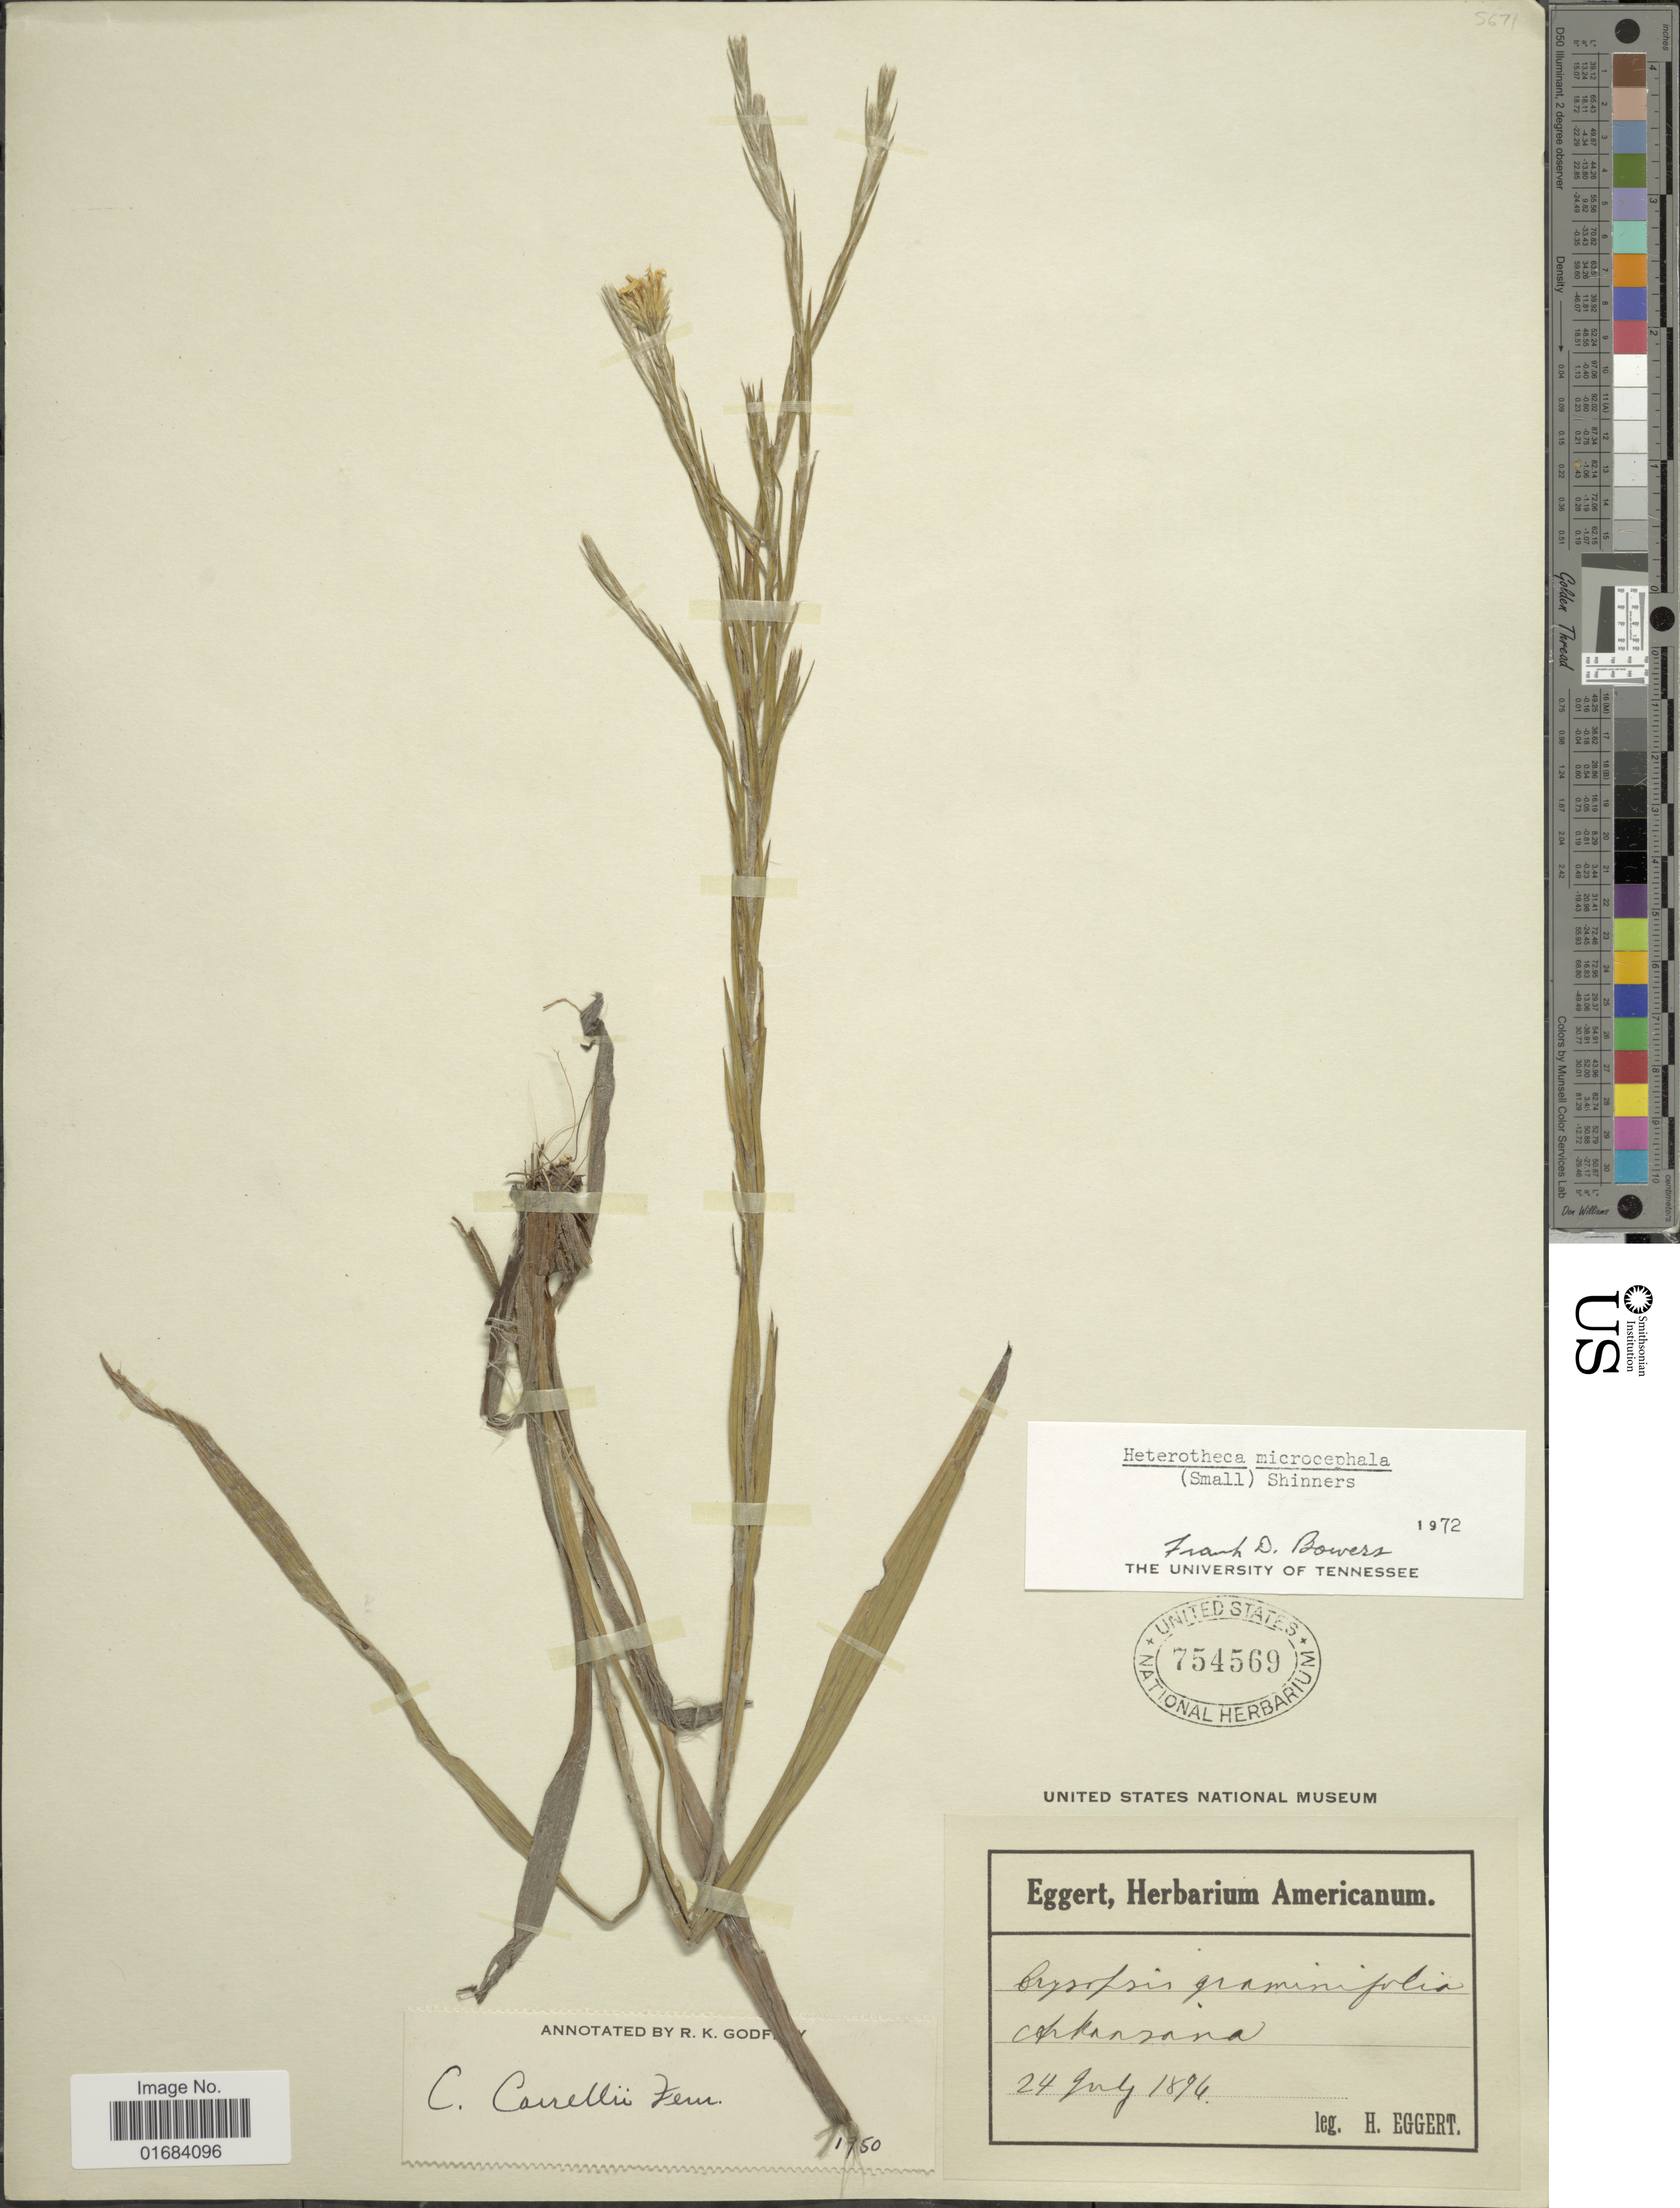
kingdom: Plantae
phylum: Tracheophyta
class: Magnoliopsida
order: Asterales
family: Asteraceae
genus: Pityopsis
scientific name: Pityopsis microcephala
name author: Small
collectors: H. Eggert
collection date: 1894-07-24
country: United States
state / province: Arkansas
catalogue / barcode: US 754569